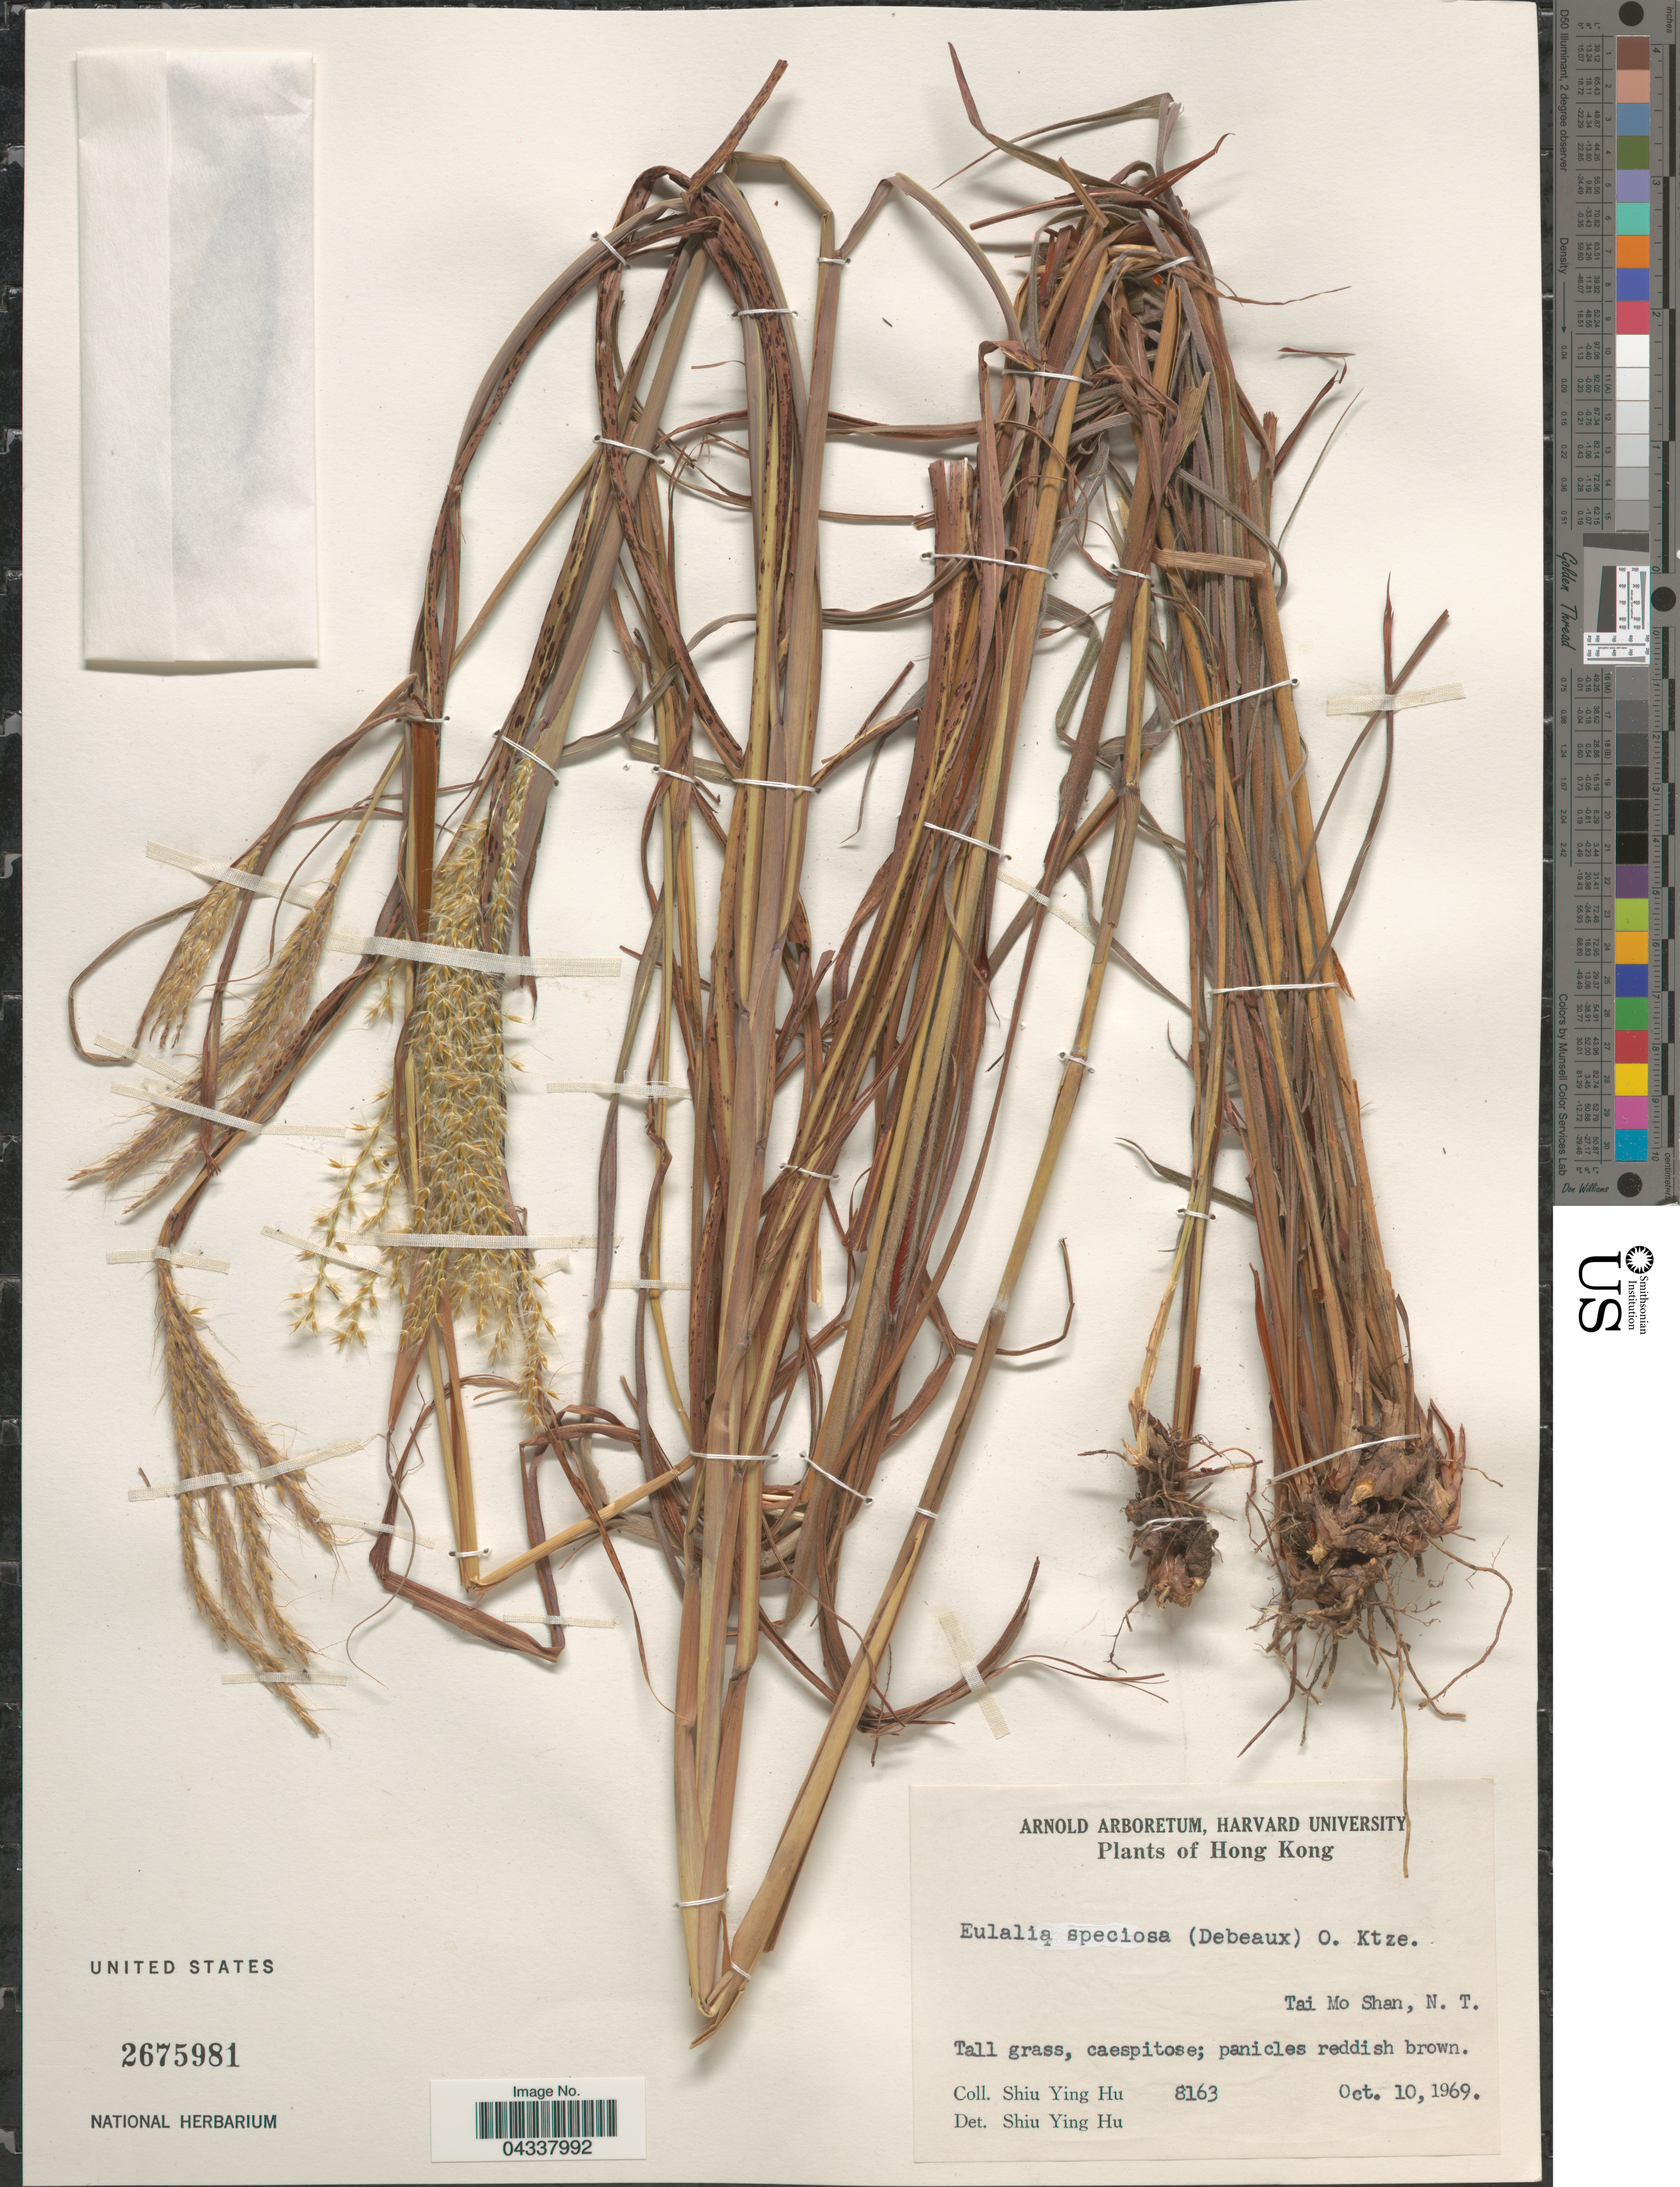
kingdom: Plantae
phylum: Tracheophyta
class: Liliopsida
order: Poales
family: Poaceae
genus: Pseudopogonatherum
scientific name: Pseudopogonatherum speciosum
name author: (Debeaux) Ohwi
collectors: S. Y. Hu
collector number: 8163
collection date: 1969-10-10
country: China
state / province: Hong Kong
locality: Tai Mo Shan, N.T.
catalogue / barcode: US 2675981